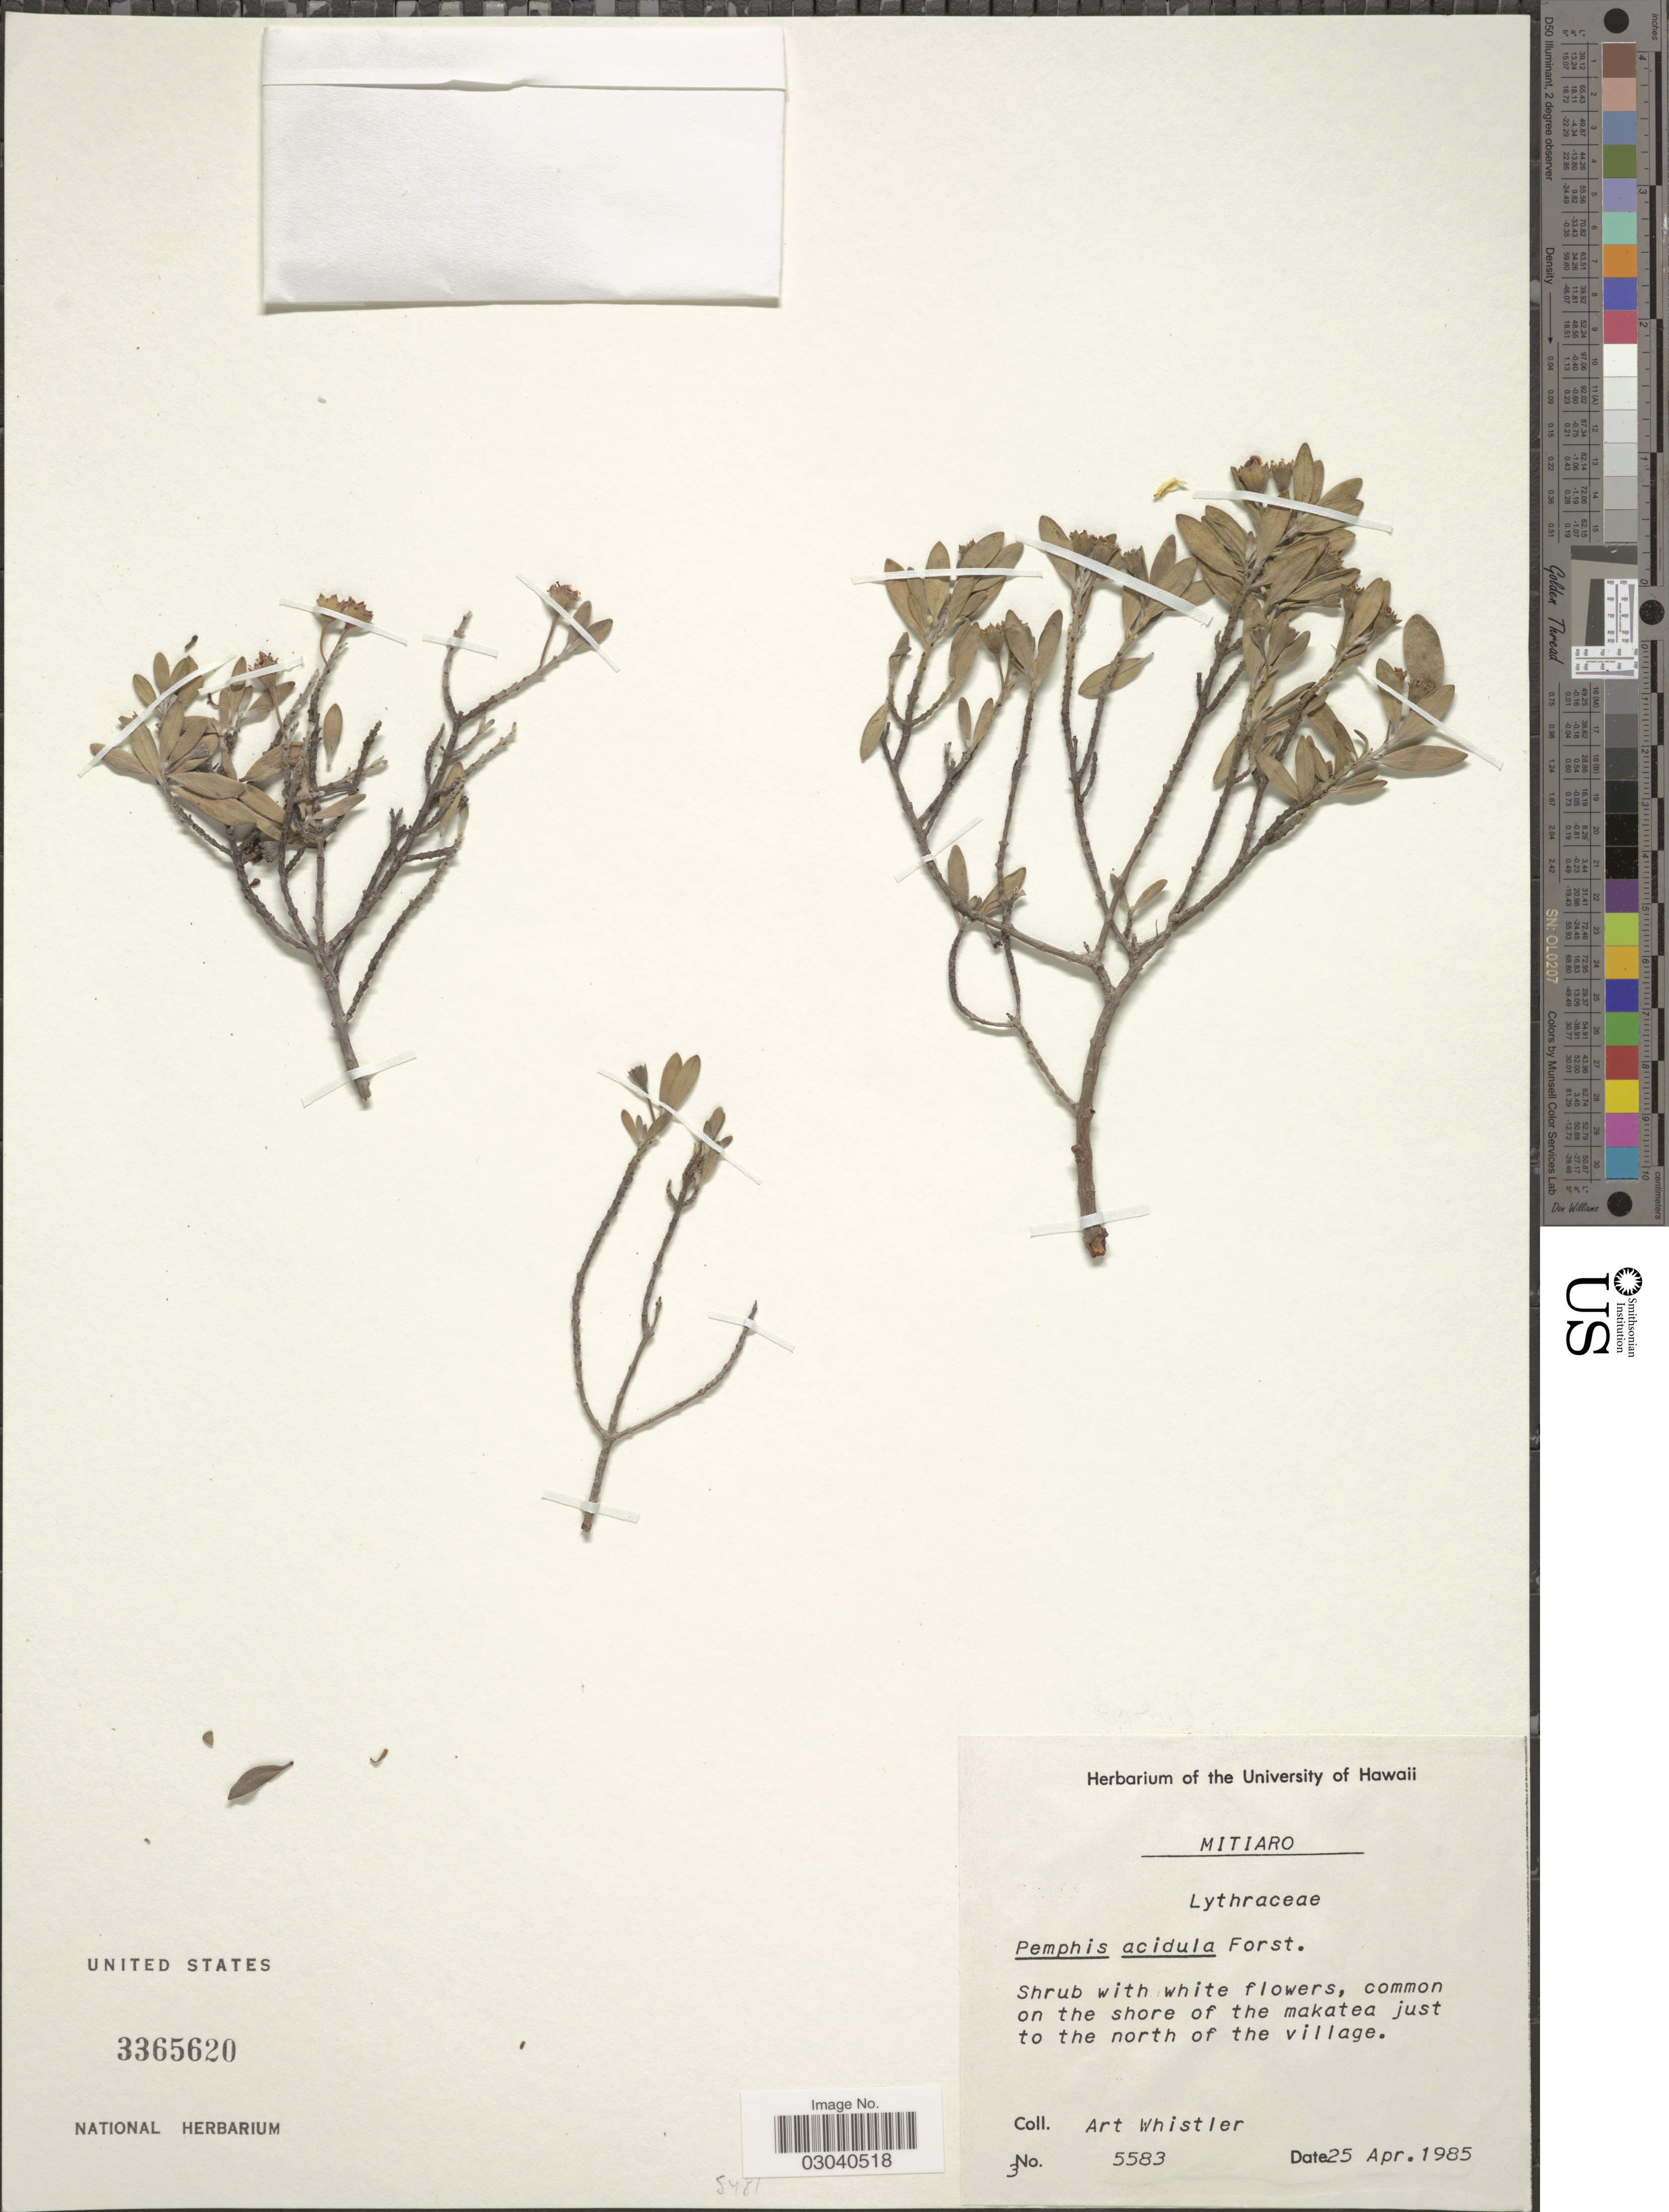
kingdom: Plantae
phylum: Tracheophyta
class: Magnoliopsida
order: Myrtales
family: Lythraceae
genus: Pemphis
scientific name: Pemphis acidula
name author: J.R. Forst. & G. Forst.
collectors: A. Whistler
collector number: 5583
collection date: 1985-04-25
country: Cook Islands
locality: Mitiaro. Common on the shore of the makatea just to the north of the village.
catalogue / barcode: US 3365620